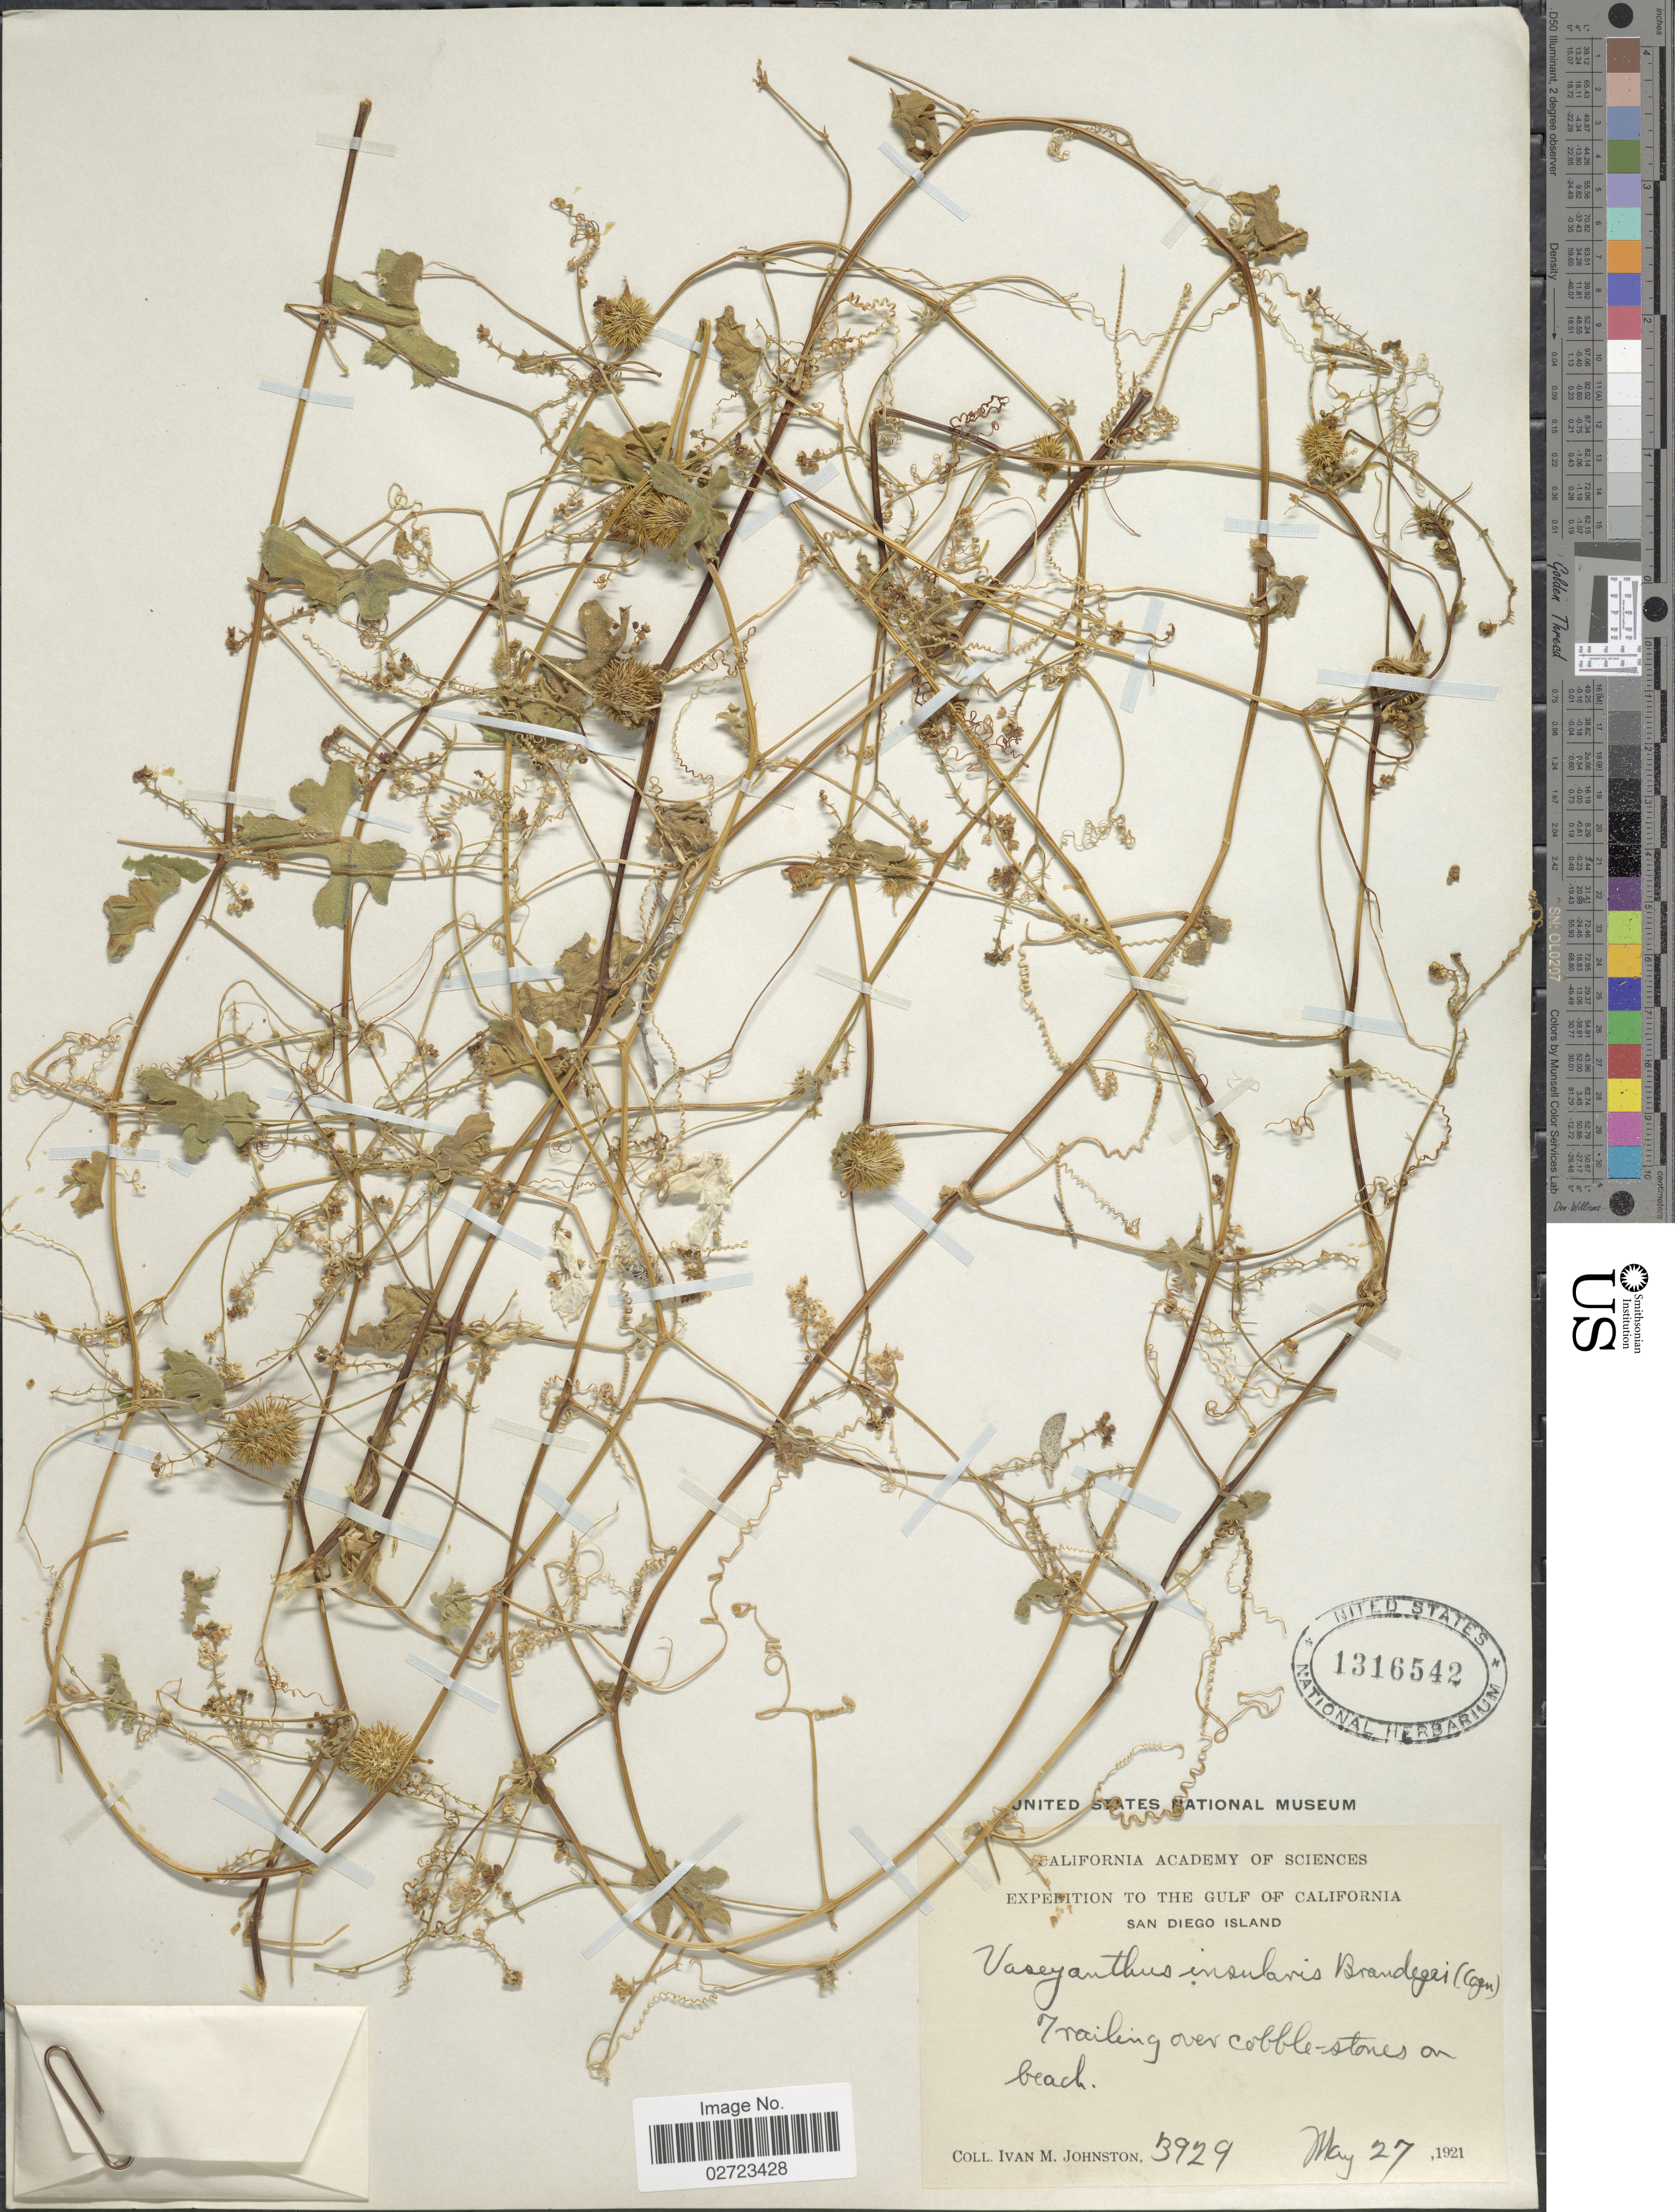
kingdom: Plantae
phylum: Tracheophyta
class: Magnoliopsida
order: Cucurbitales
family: Cucurbitaceae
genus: Echinopepon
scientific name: Echinopepon insularis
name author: S. Watson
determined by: Strong, Mark T., (BOT), Smithsonian Institution - National Museum of Natural History (UNITED STATES)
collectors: I.M. Johnston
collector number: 3929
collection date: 1921-05-27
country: Mexico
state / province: Baja California Sur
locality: The Gulf of California, San Diego Island, Trailing over cobble-stones on beach.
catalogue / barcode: US 1316542